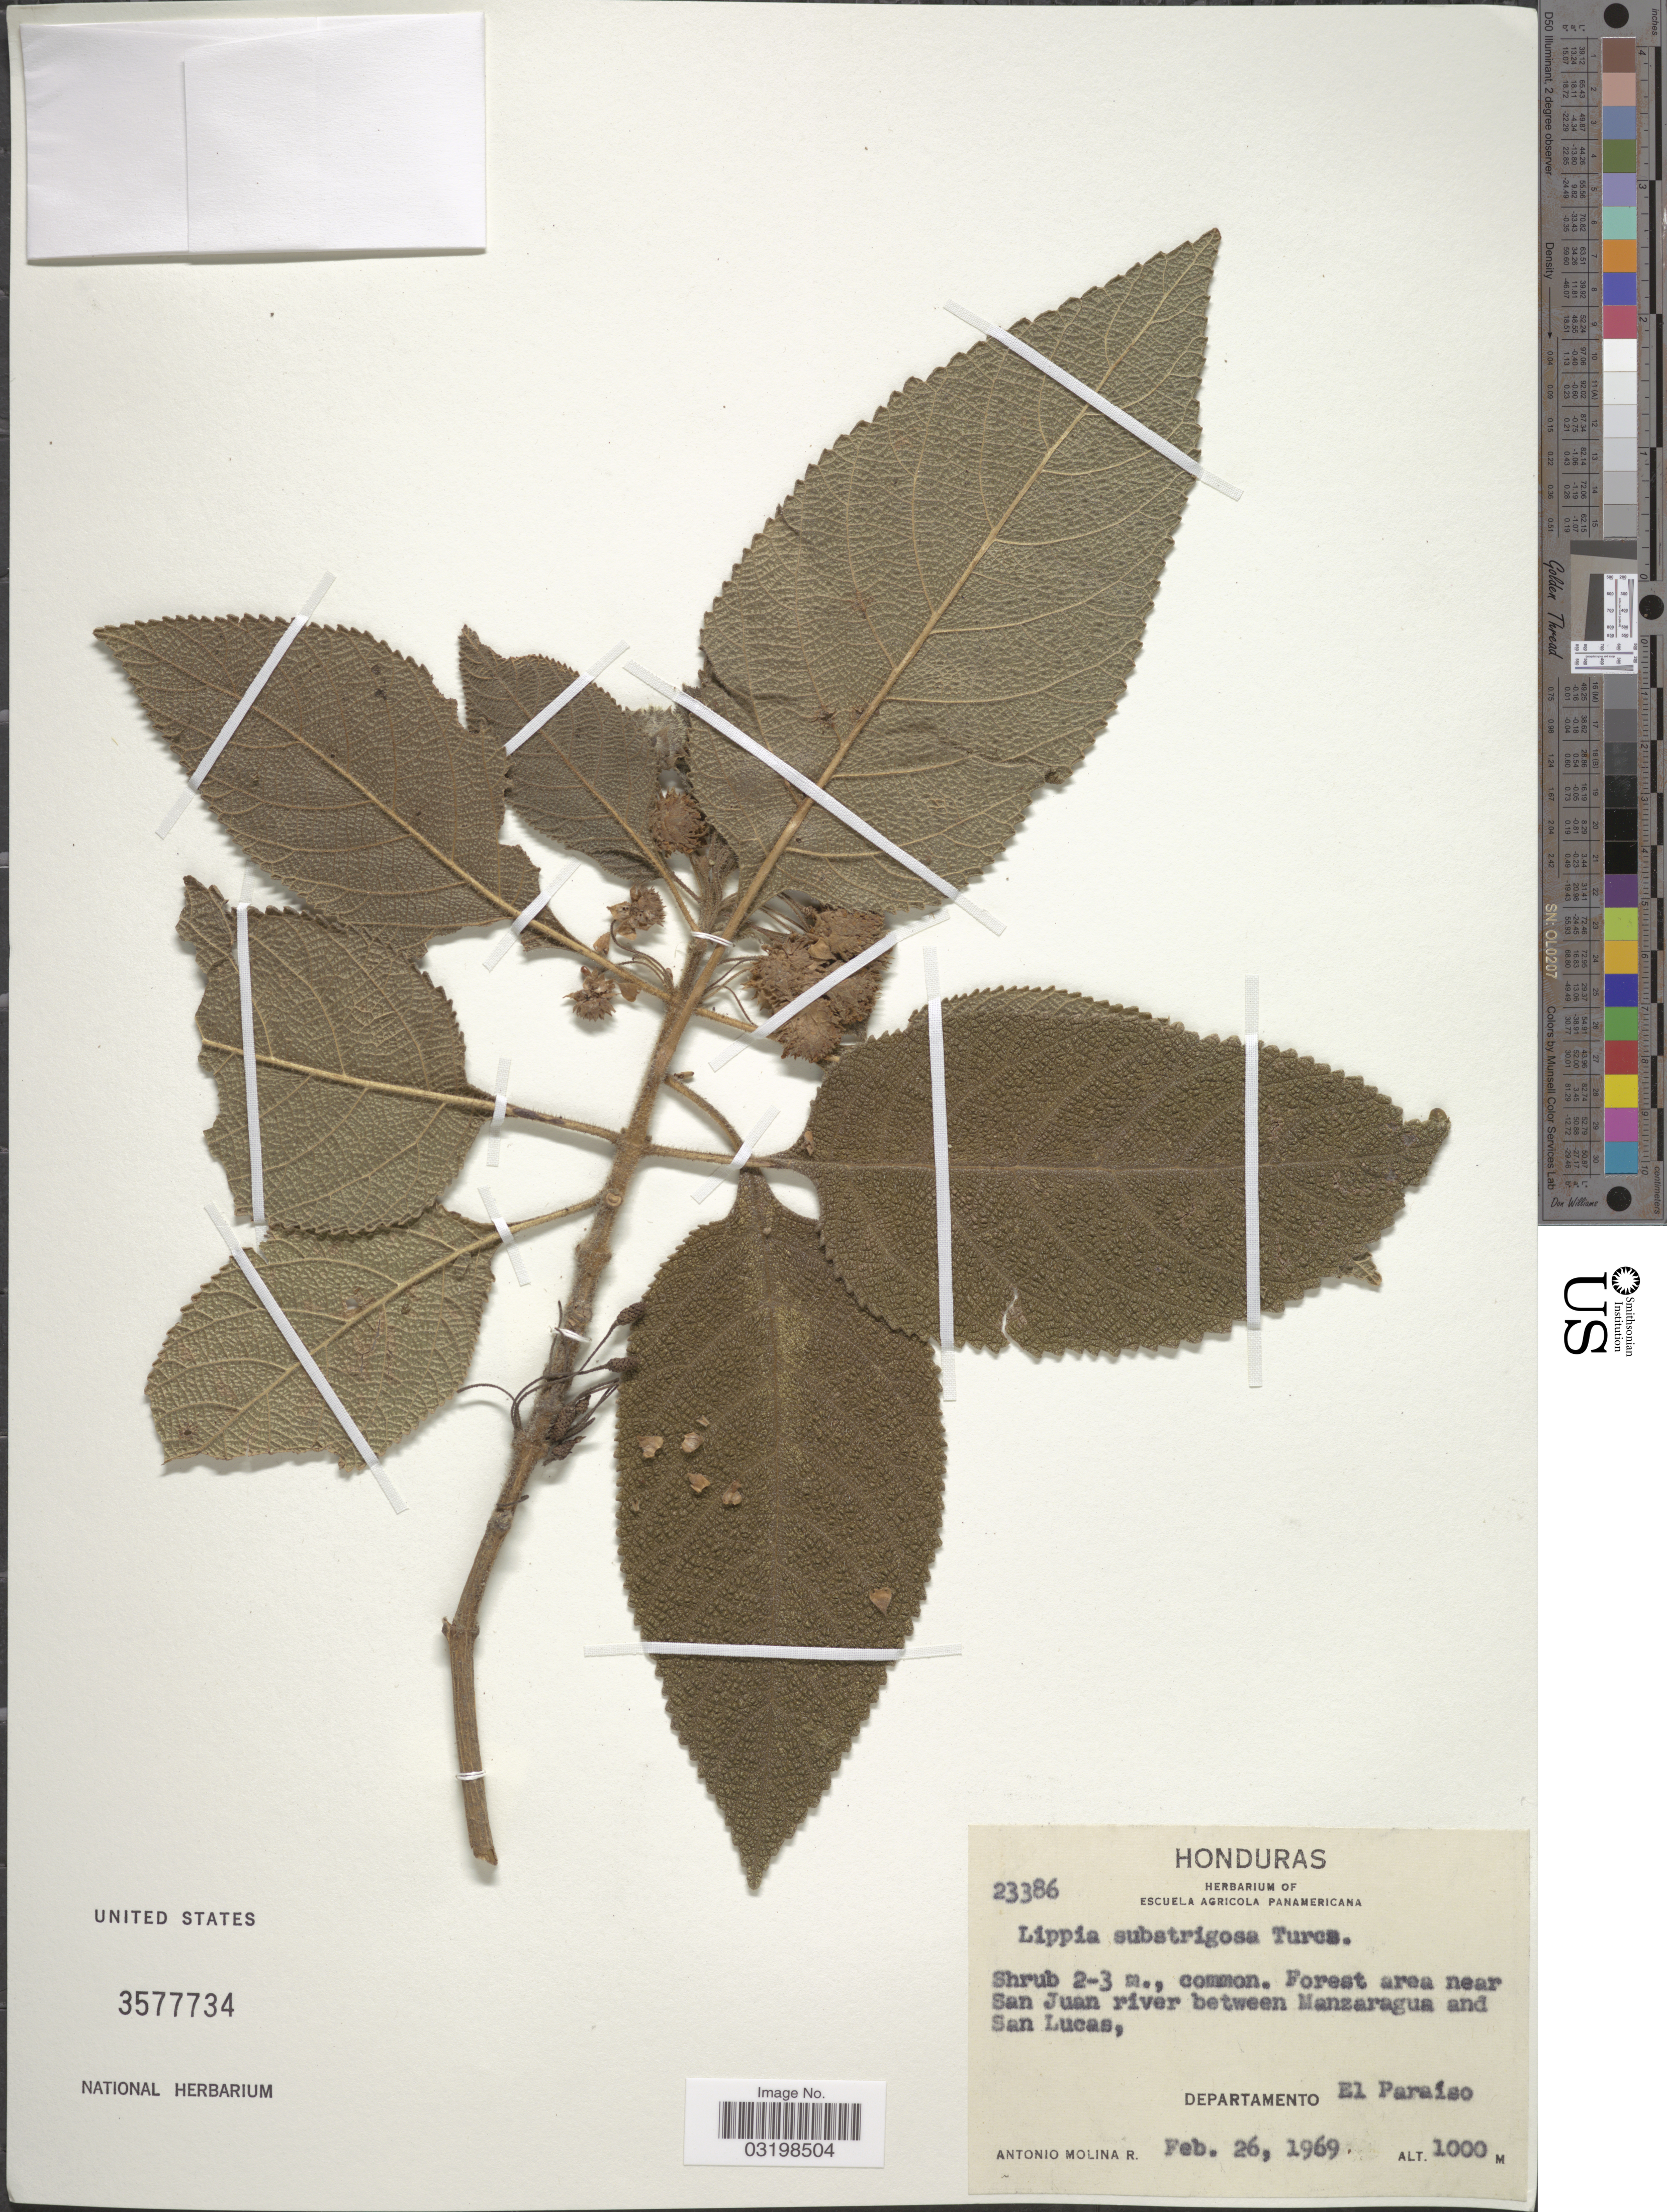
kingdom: Plantae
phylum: Tracheophyta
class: Magnoliopsida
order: Lamiales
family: Verbenaceae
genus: Lippia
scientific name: Lippia umbellata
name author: Cav.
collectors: A. Molina R.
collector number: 23386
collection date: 1969-02-26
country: Honduras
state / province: El Paraíso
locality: Forest area near San Juan river between Manzaragua and San Lucas, Departamento El Paraíso.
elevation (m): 1000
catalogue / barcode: US 3577734